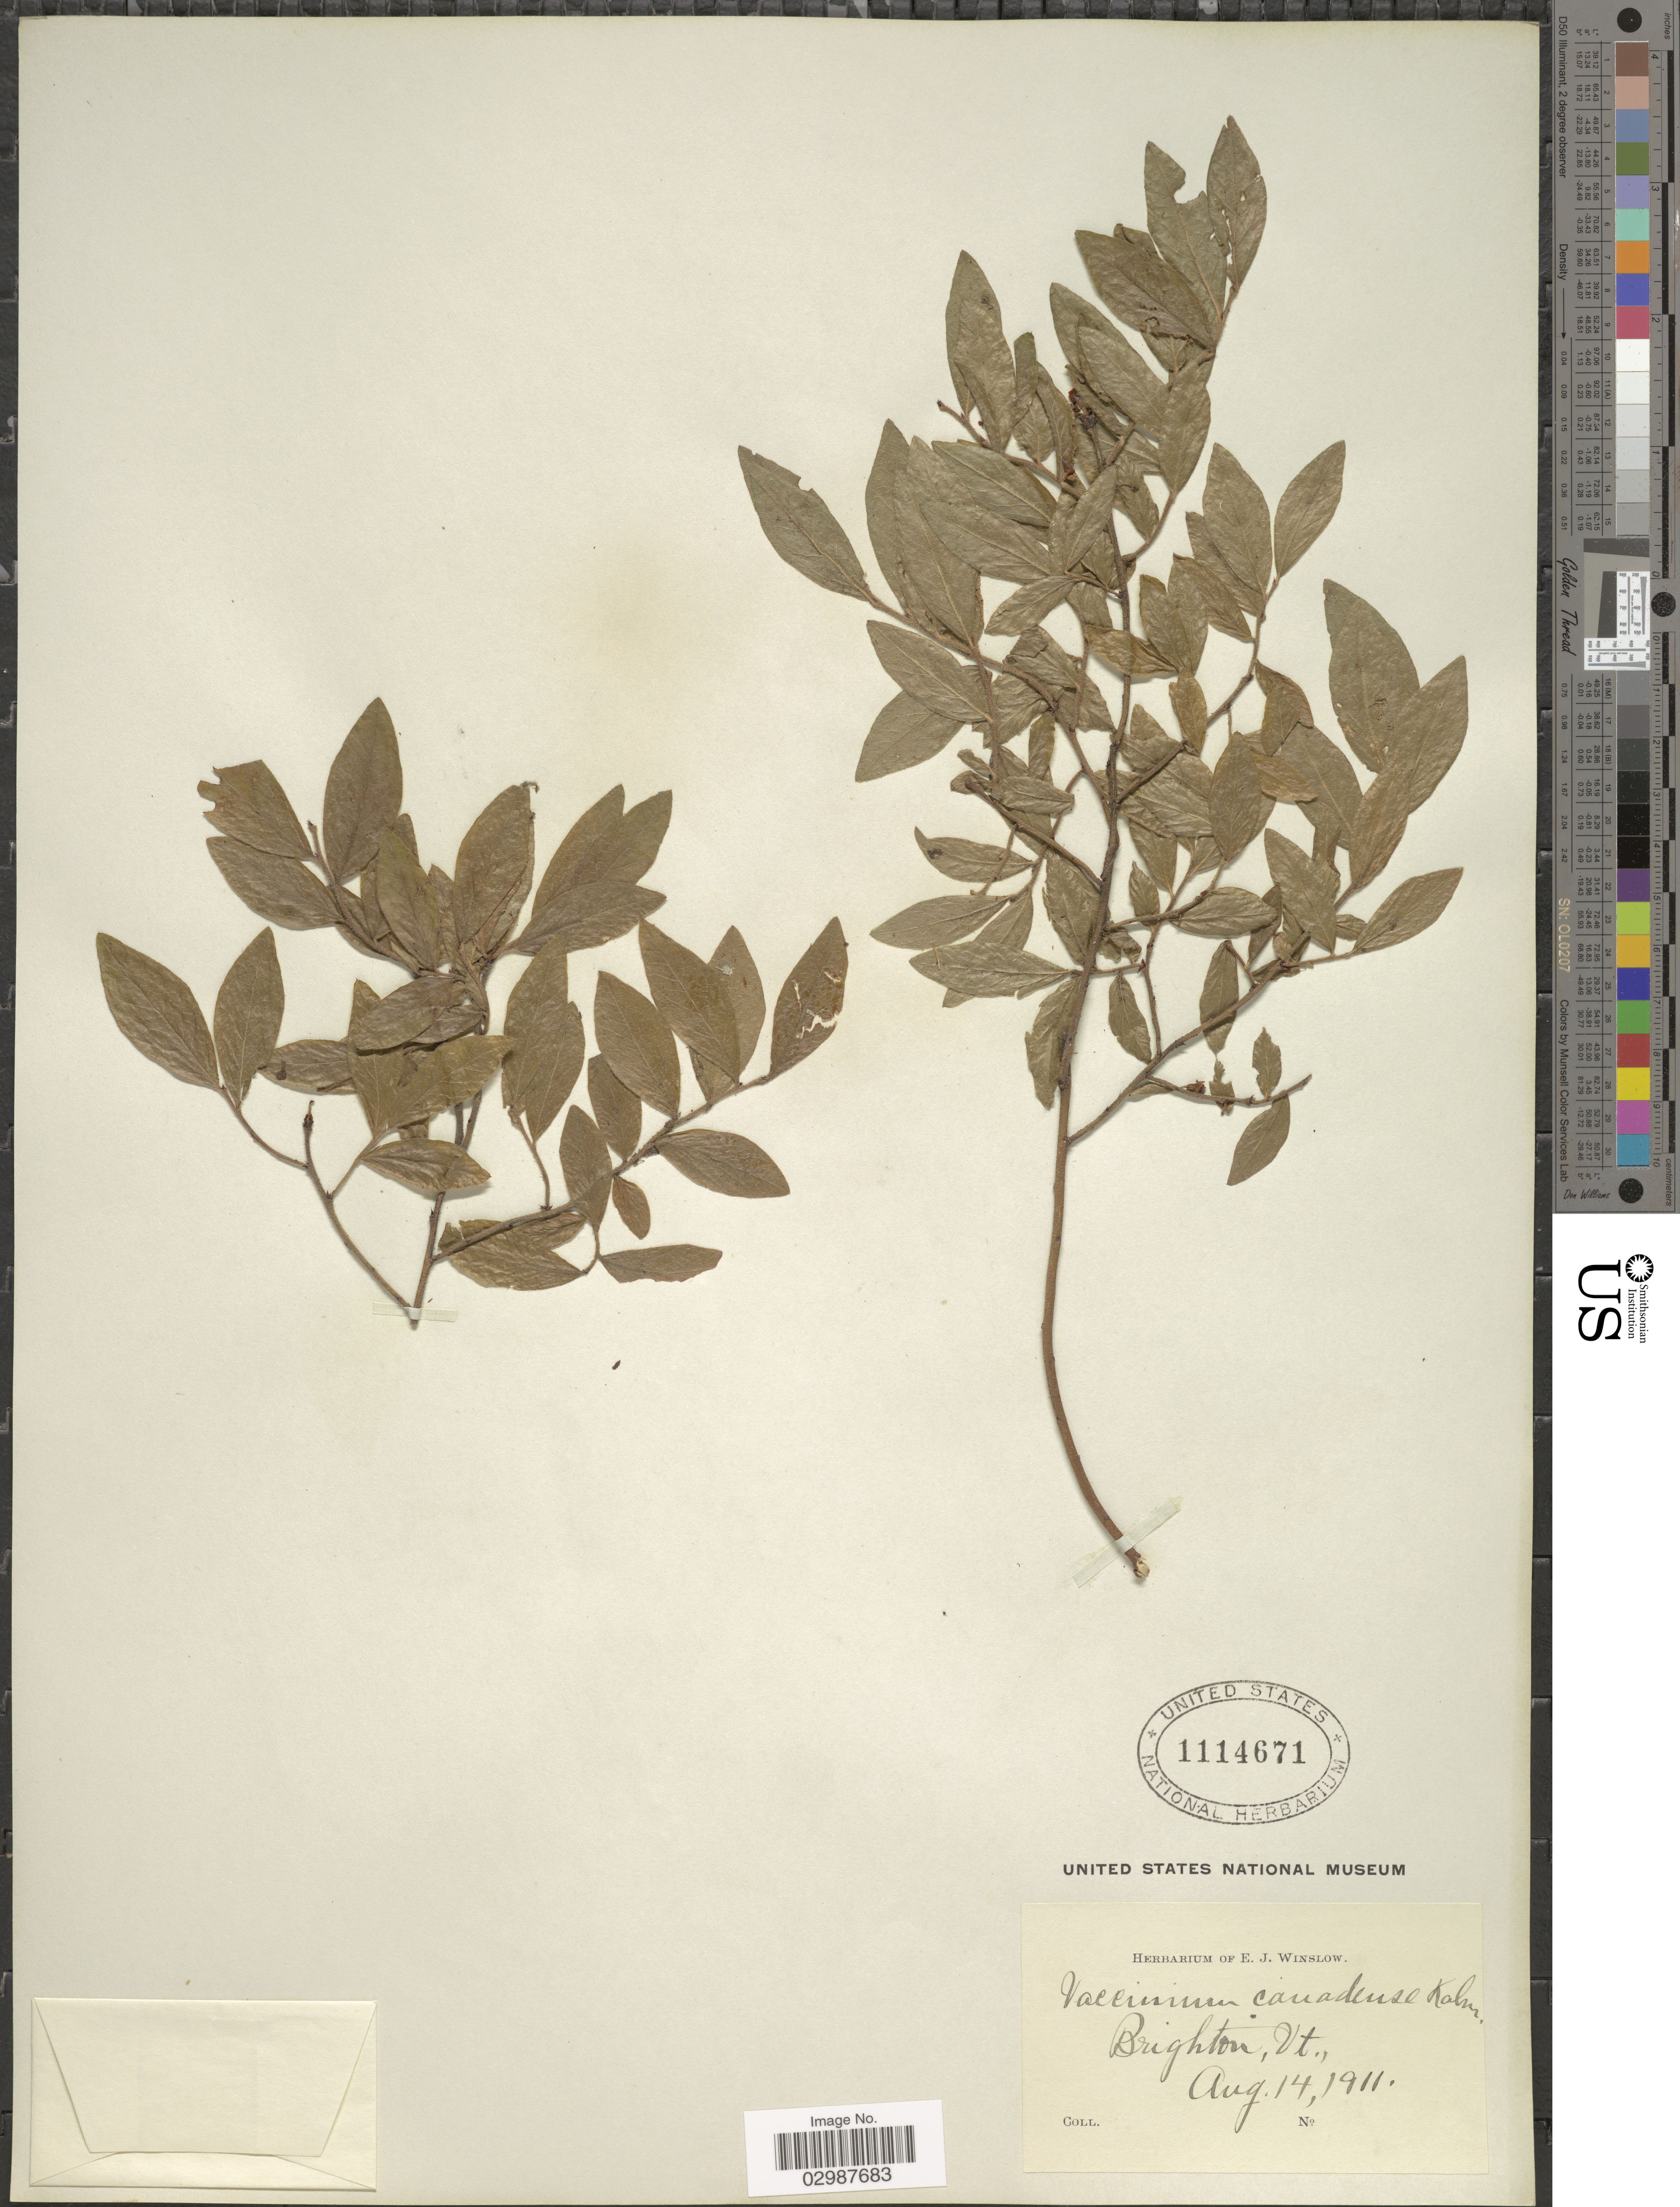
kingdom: Plantae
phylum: Tracheophyta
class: Magnoliopsida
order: Ericales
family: Ericaceae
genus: Vaccinium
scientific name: Vaccinium canadense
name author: Kalm ex Richardson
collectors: ex herb. E. J. Winslow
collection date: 1911-08-14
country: United States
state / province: Vermont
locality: Brighton.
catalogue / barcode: US 1114671